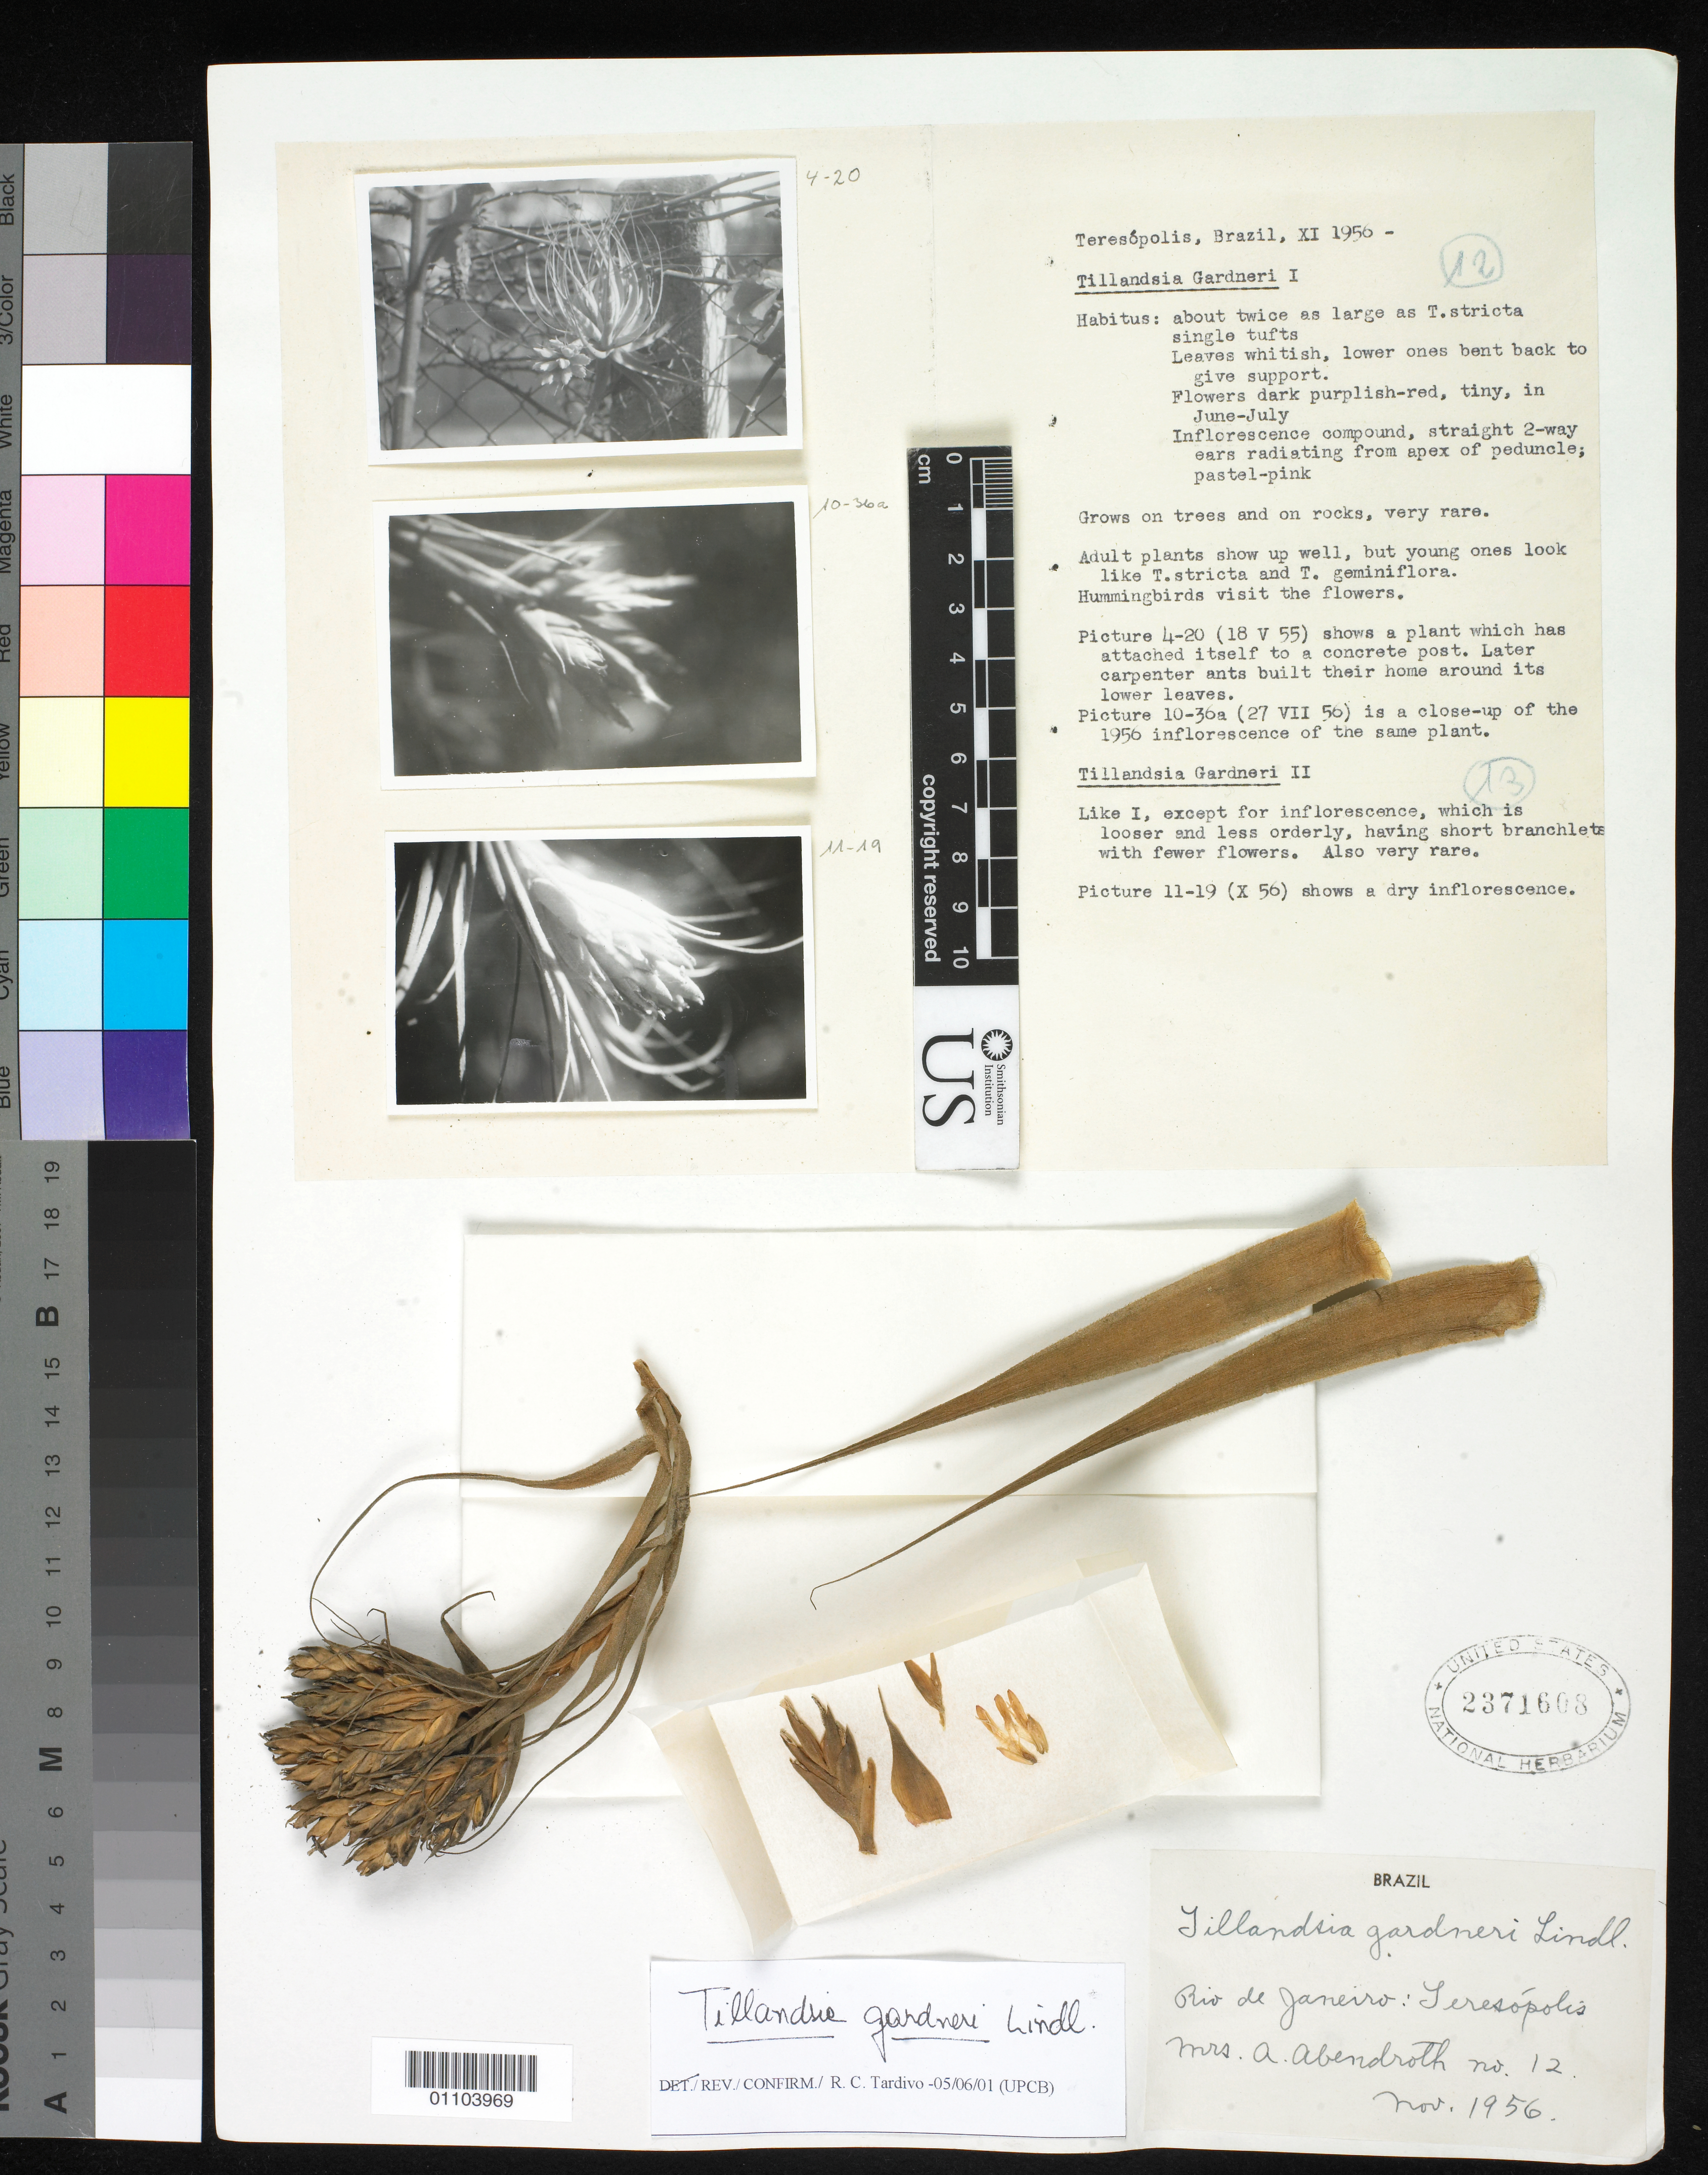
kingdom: Plantae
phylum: Tracheophyta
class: Liliopsida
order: Poales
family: Bromeliaceae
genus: Tillandsia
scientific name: Tillandsia gardneri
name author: Lindl.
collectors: A. Abendroth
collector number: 12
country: Brazil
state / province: Rio de Janeiro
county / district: Teresópolis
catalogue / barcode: US 2371608